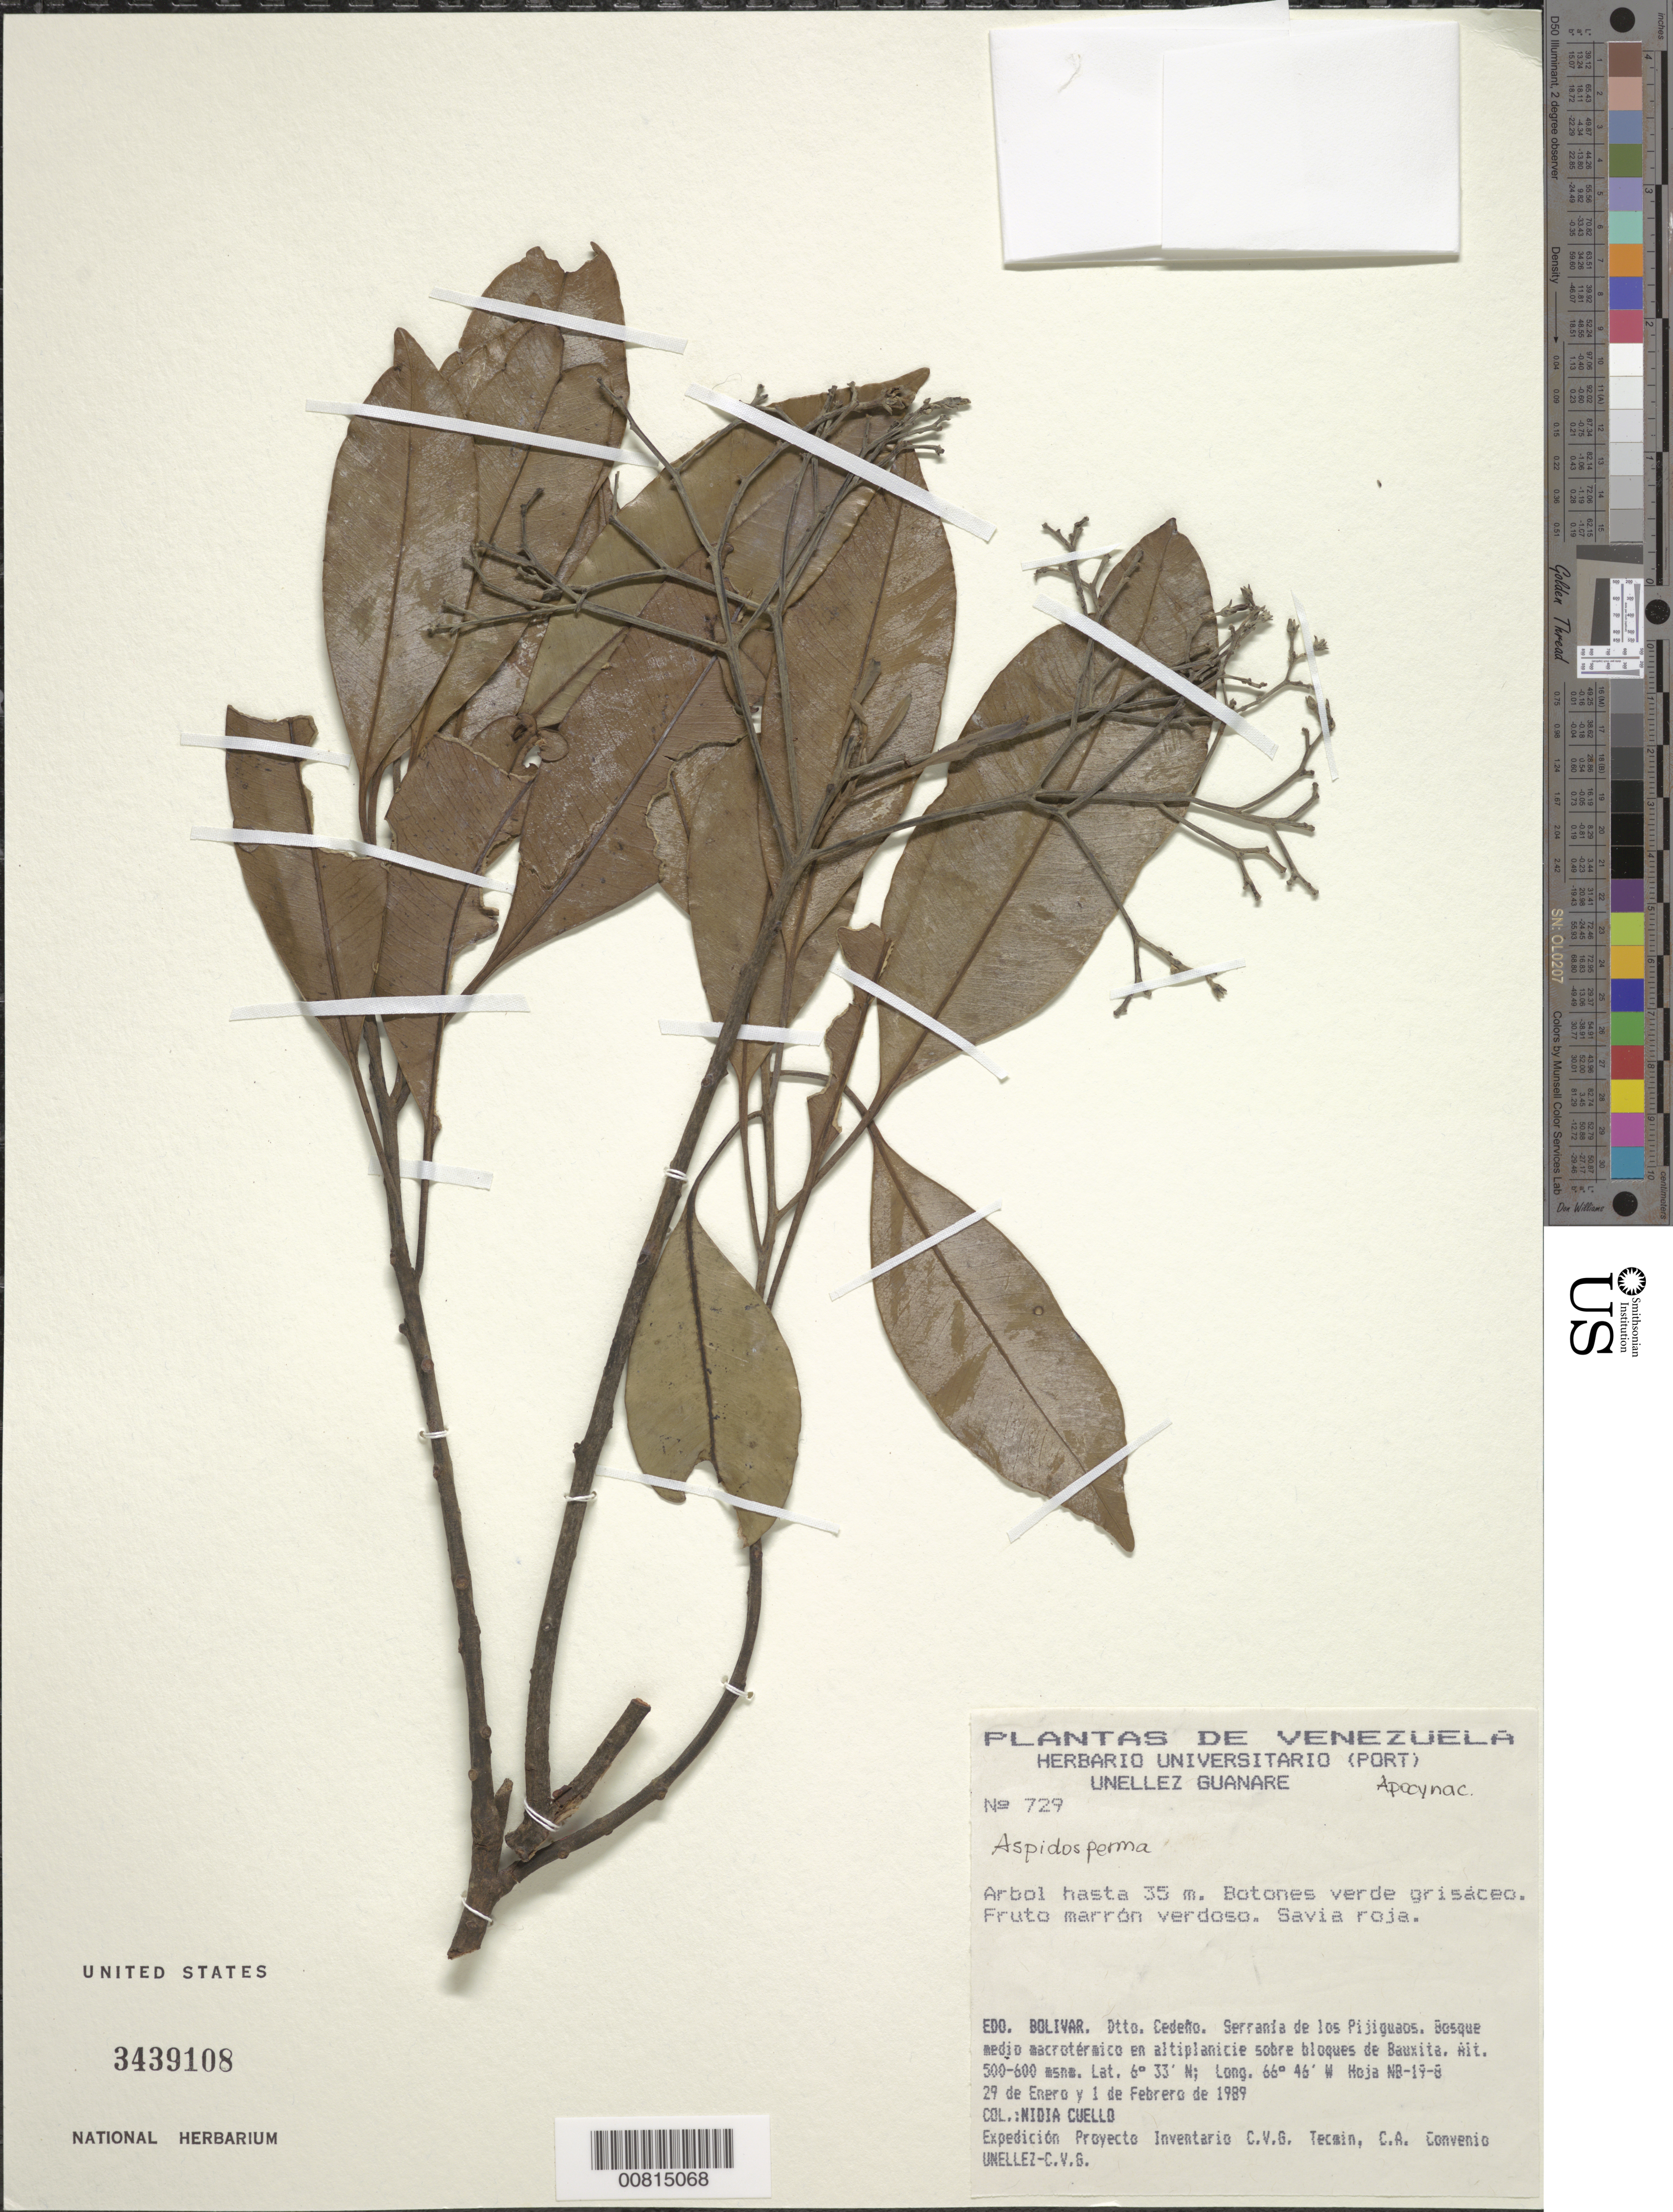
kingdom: Plantae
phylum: Tracheophyta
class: Magnoliopsida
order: Gentianales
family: Apocynaceae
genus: Aspidosperma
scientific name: Aspidosperma sp.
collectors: N. L. Cuello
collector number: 729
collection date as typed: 29-Jan-89 to 1-Feb-89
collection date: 1989-01-29/1989-02-01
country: Venezuela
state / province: Bolívar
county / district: Cedeño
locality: Serranía de los Pijiguaos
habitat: Bosque medio macrotermico en altiplanicie sobre bloques de bauxita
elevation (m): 500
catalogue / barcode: US 3439108